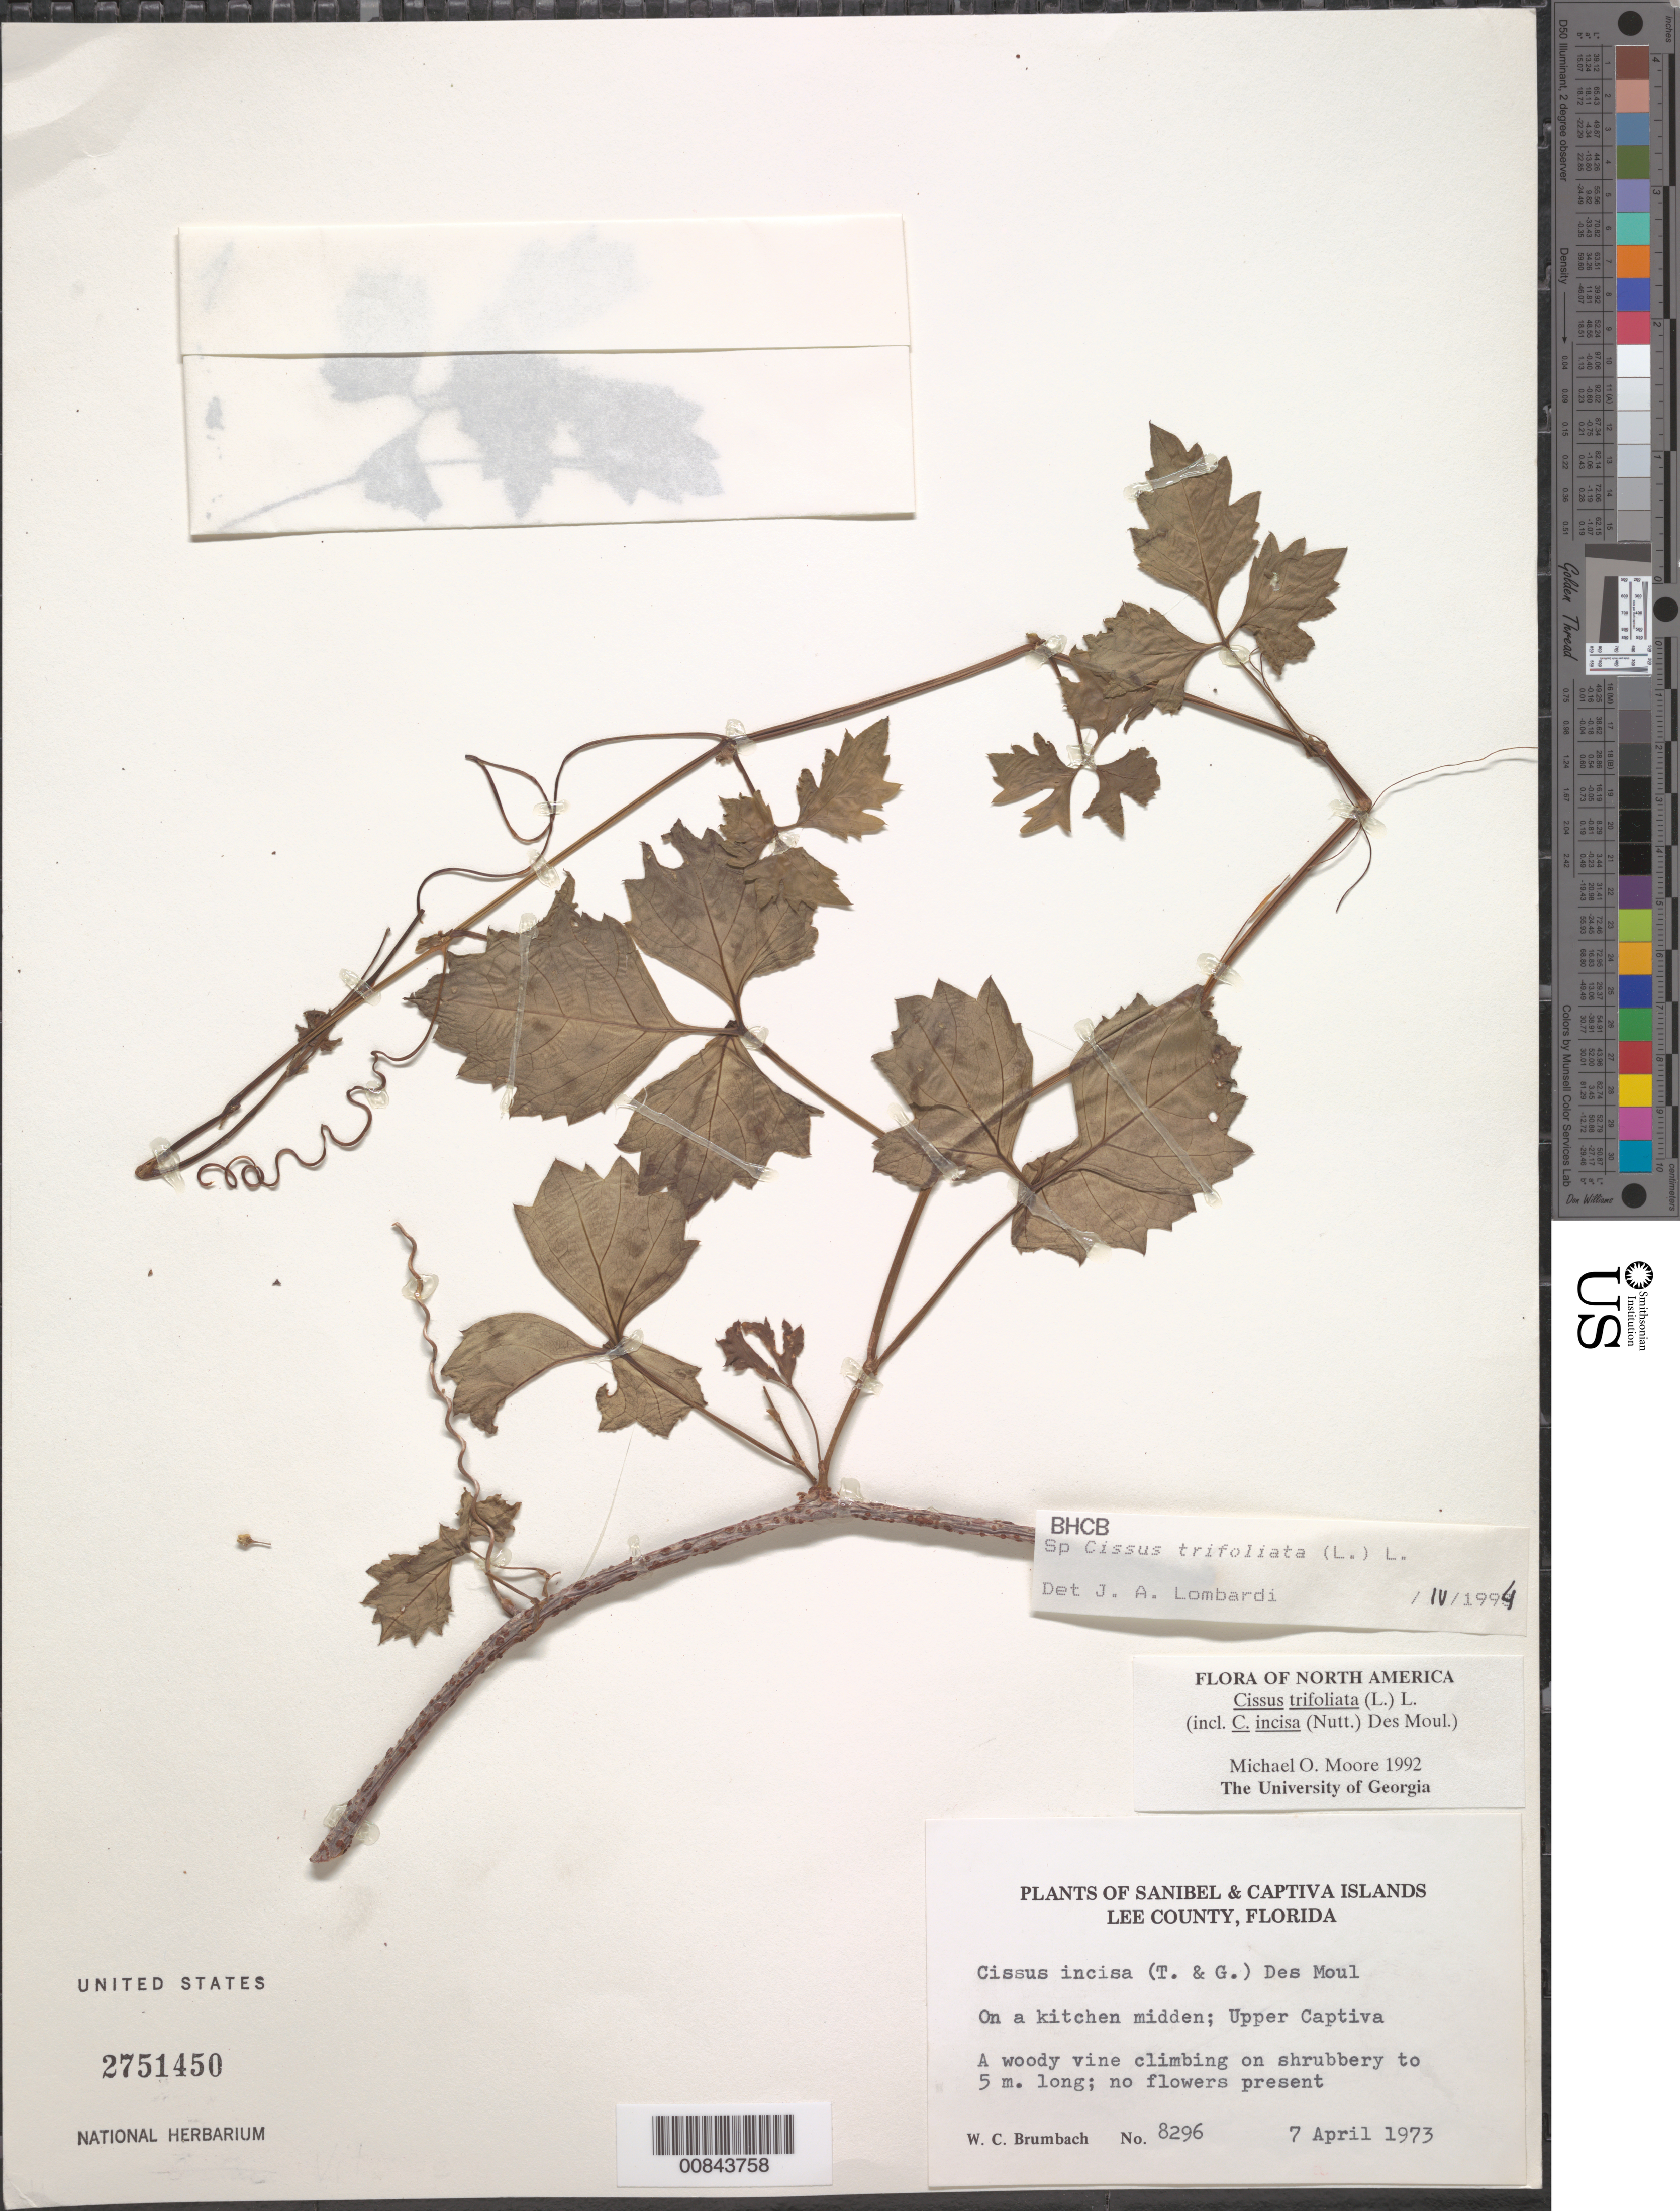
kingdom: Plantae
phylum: Tracheophyta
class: Magnoliopsida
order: Vitales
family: Vitaceae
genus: Cissus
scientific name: Cissus trifoliata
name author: (L.) L.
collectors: W. C. Brumbach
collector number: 8296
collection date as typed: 07 Apr 1973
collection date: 1973-04-07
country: United States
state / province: Florida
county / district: Lee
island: Captiva Island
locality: Upper Captiva Island.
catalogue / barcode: US 2751450